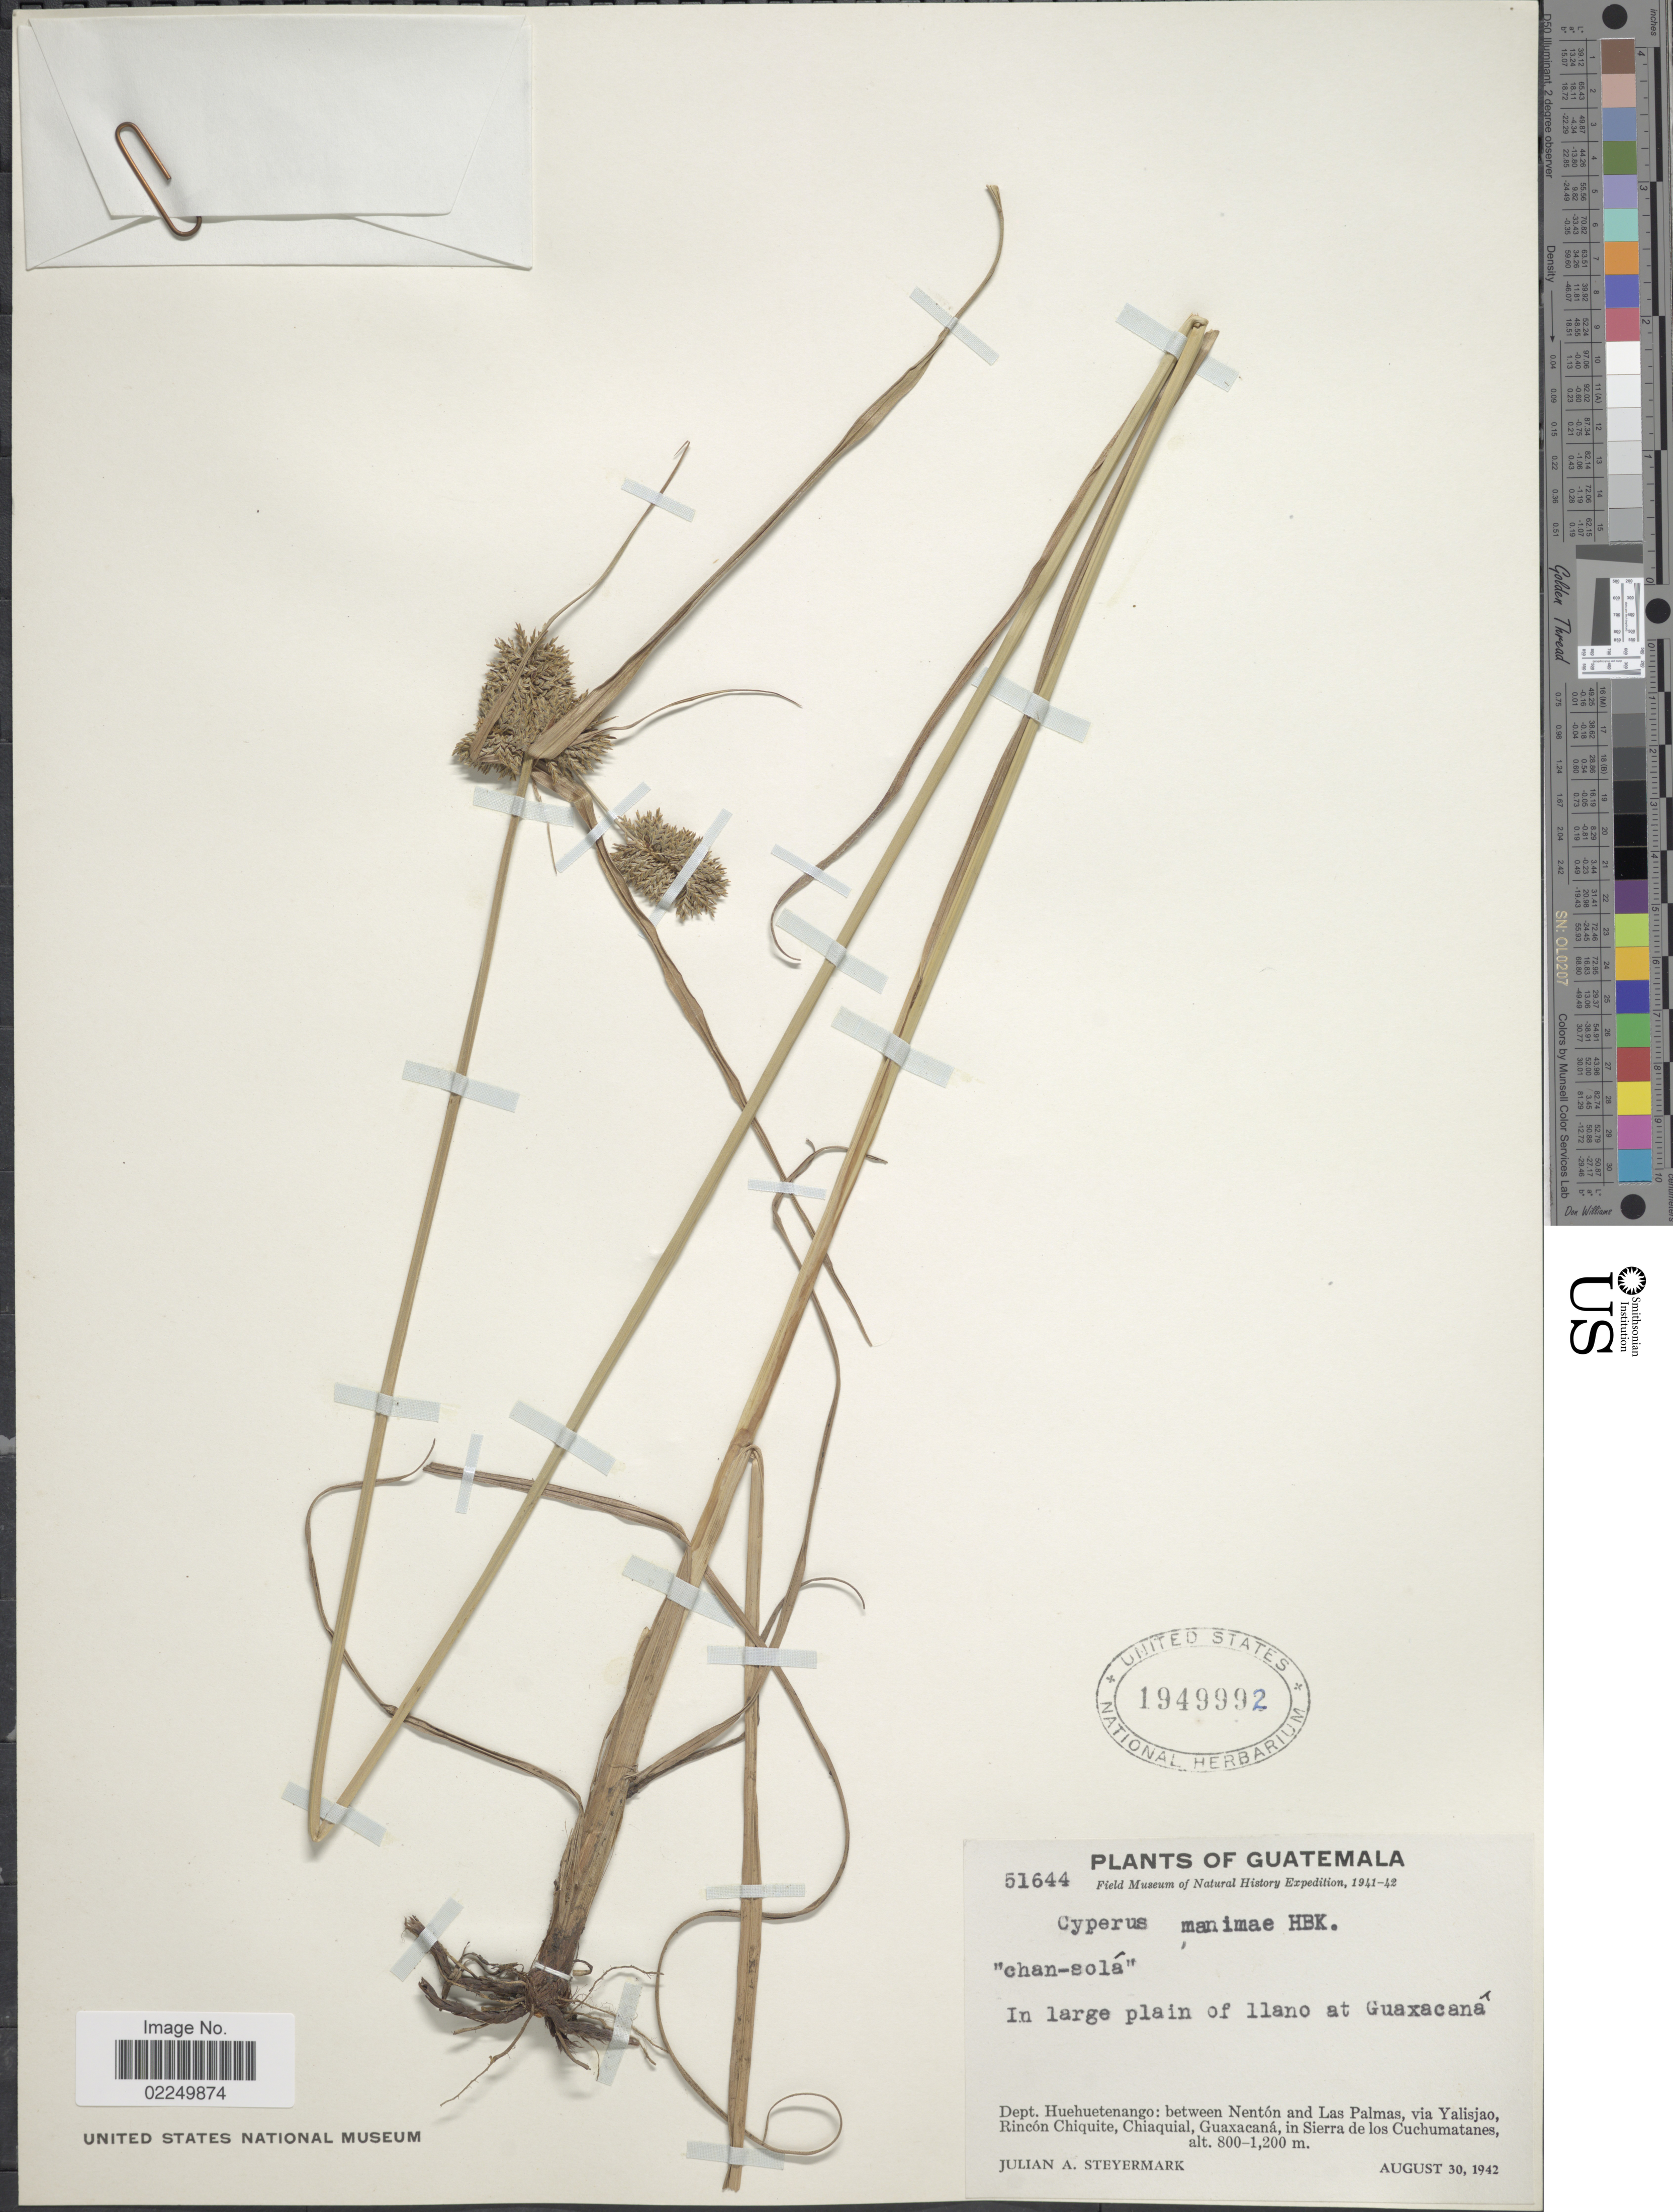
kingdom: Plantae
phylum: Tracheophyta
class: Liliopsida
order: Poales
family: Cyperaceae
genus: Cyperus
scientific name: Cyperus manimae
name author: Kunth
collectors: J. Steyermark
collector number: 51644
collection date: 1942-08-30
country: Guatemala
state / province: Huehuetenango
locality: In large plain of llano at Guaxacana, between Nenton and Las Palmas, via Yalisjao, Rinchon Chiquite, Chiaquial, Guacacana, in Sierra de los Cuchumatanes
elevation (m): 800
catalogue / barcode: US 1949992